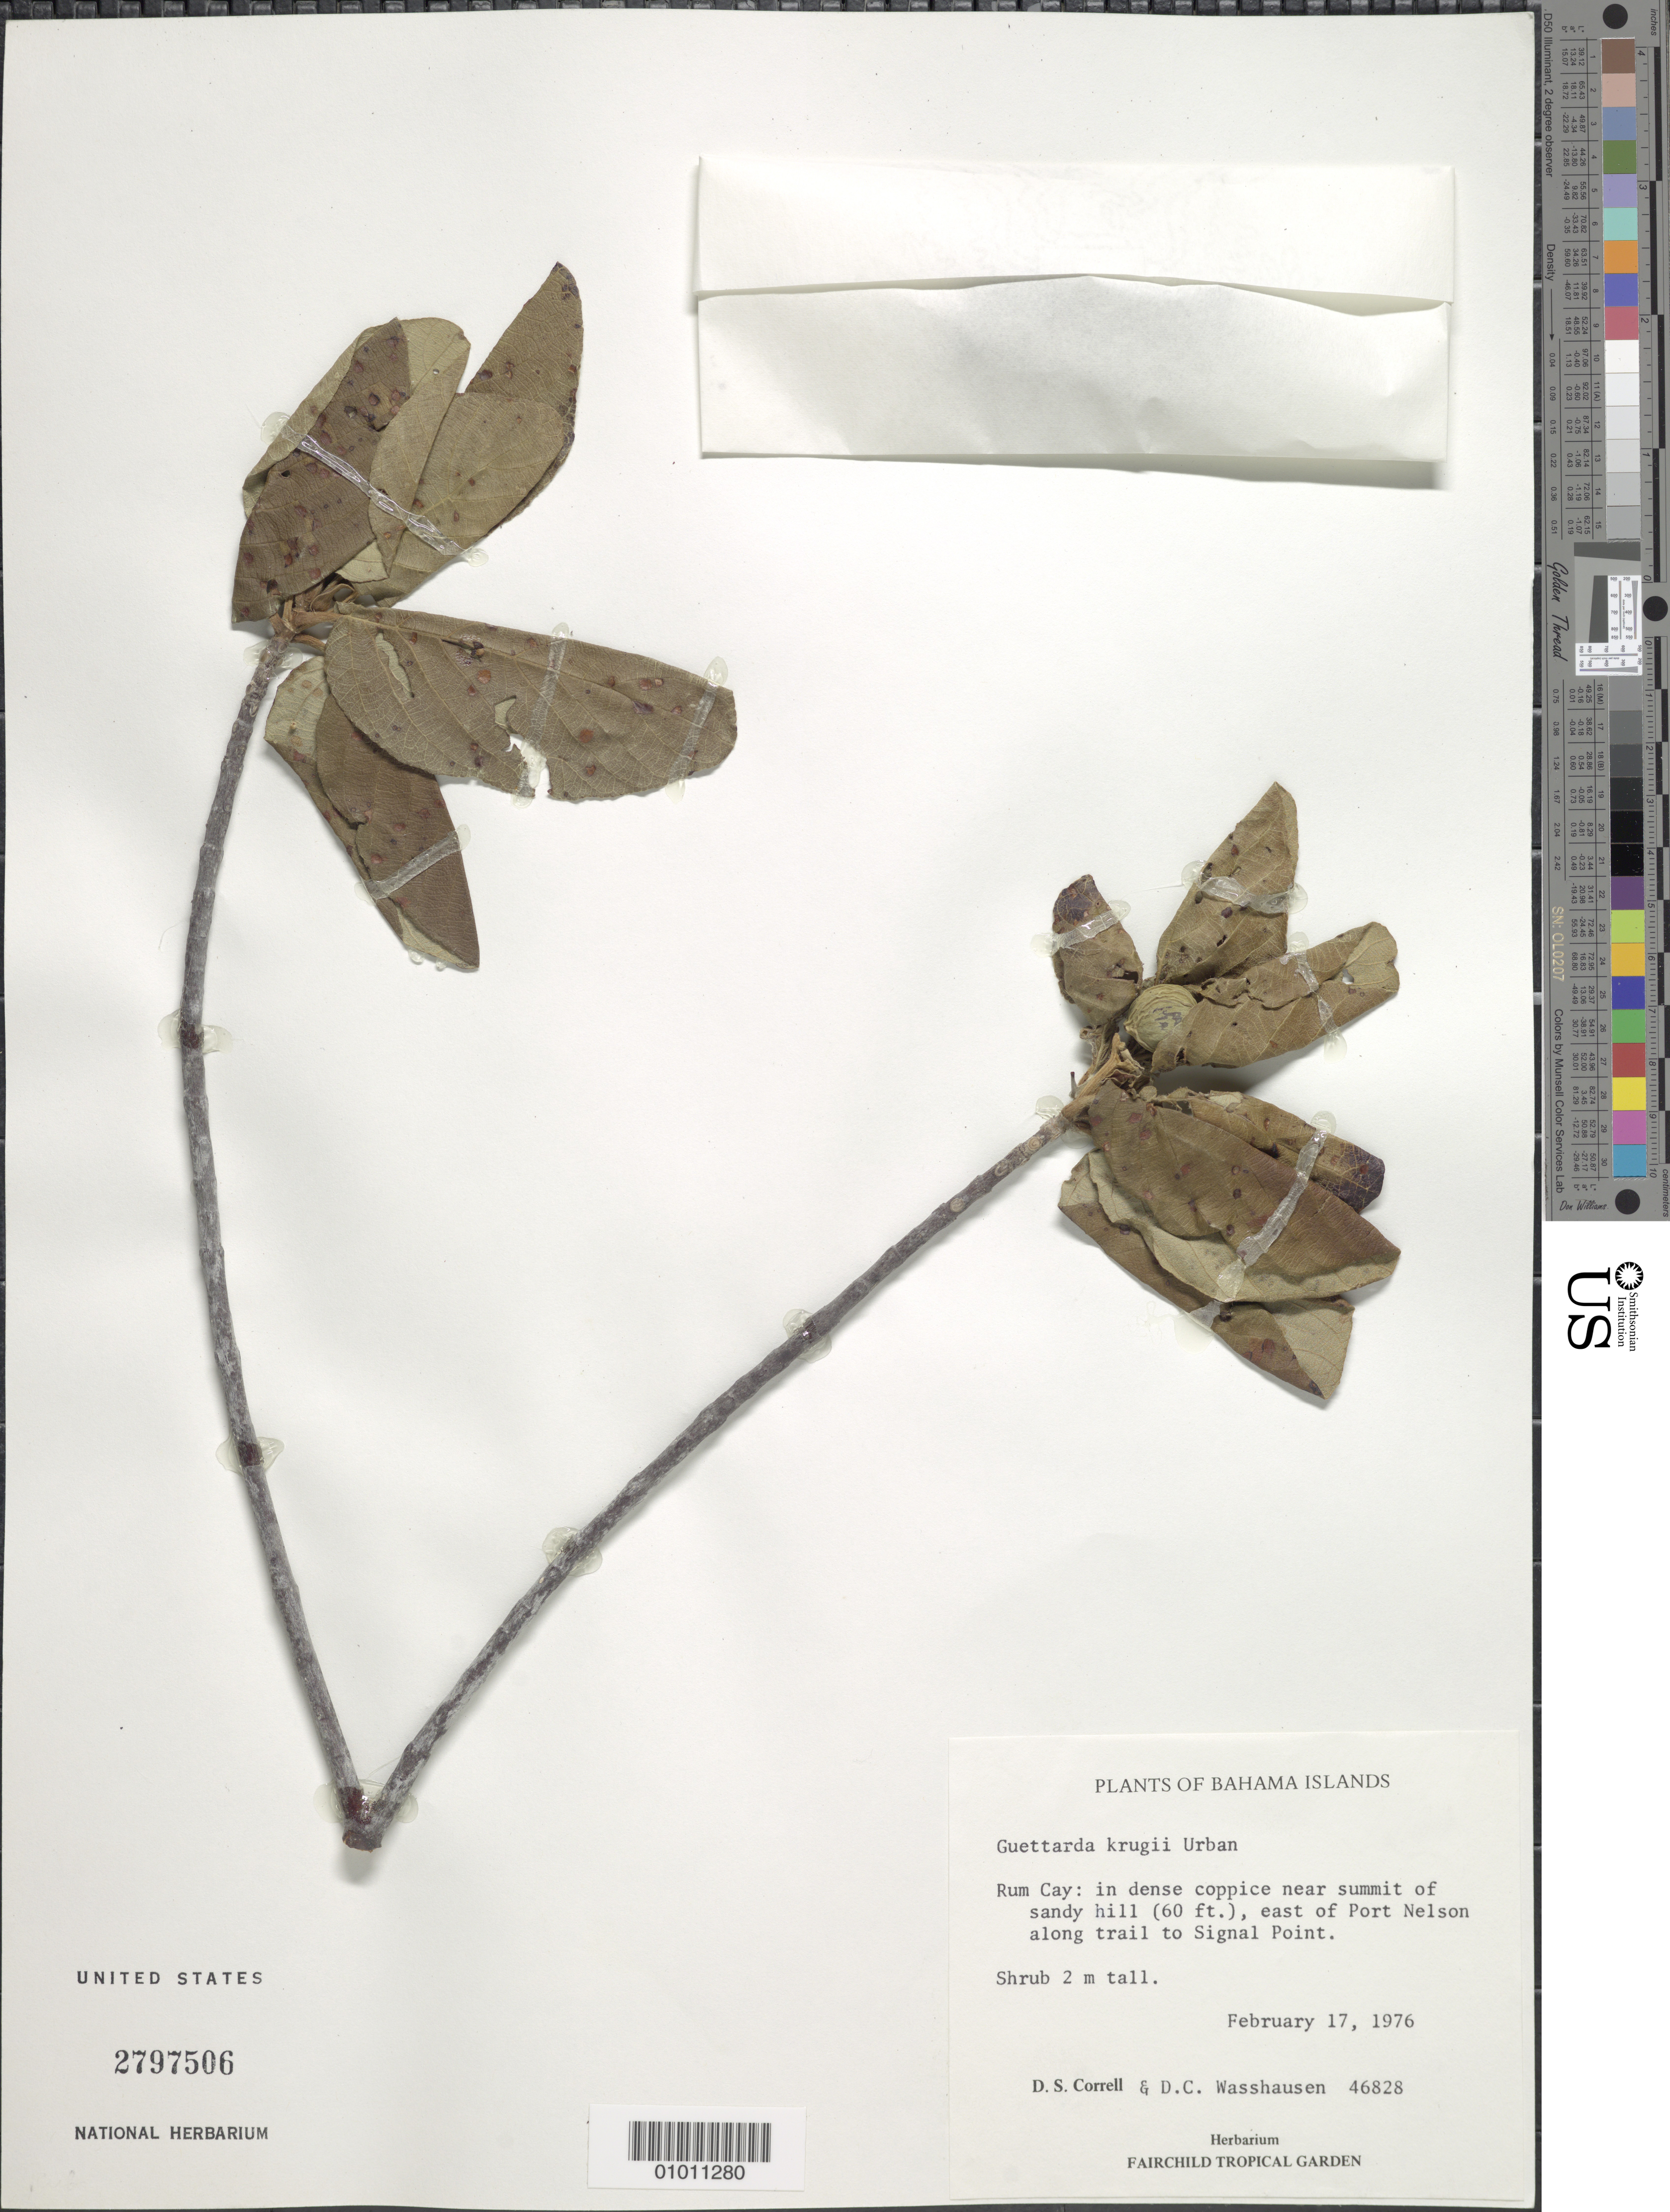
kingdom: Plantae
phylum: Tracheophyta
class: Magnoliopsida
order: Gentianales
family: Rubiaceae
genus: Guettarda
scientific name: Guettarda krugii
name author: Urb.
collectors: D. S. Correll & D. C. Wasshausen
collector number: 46828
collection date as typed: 17 Feb 1976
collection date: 1976-02-17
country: Bahamas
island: Rum Cay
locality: East of Port Nelson along trail to Signal Point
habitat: In dense coppice near summit of sandy hill (60 ft.)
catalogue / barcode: US 2797506